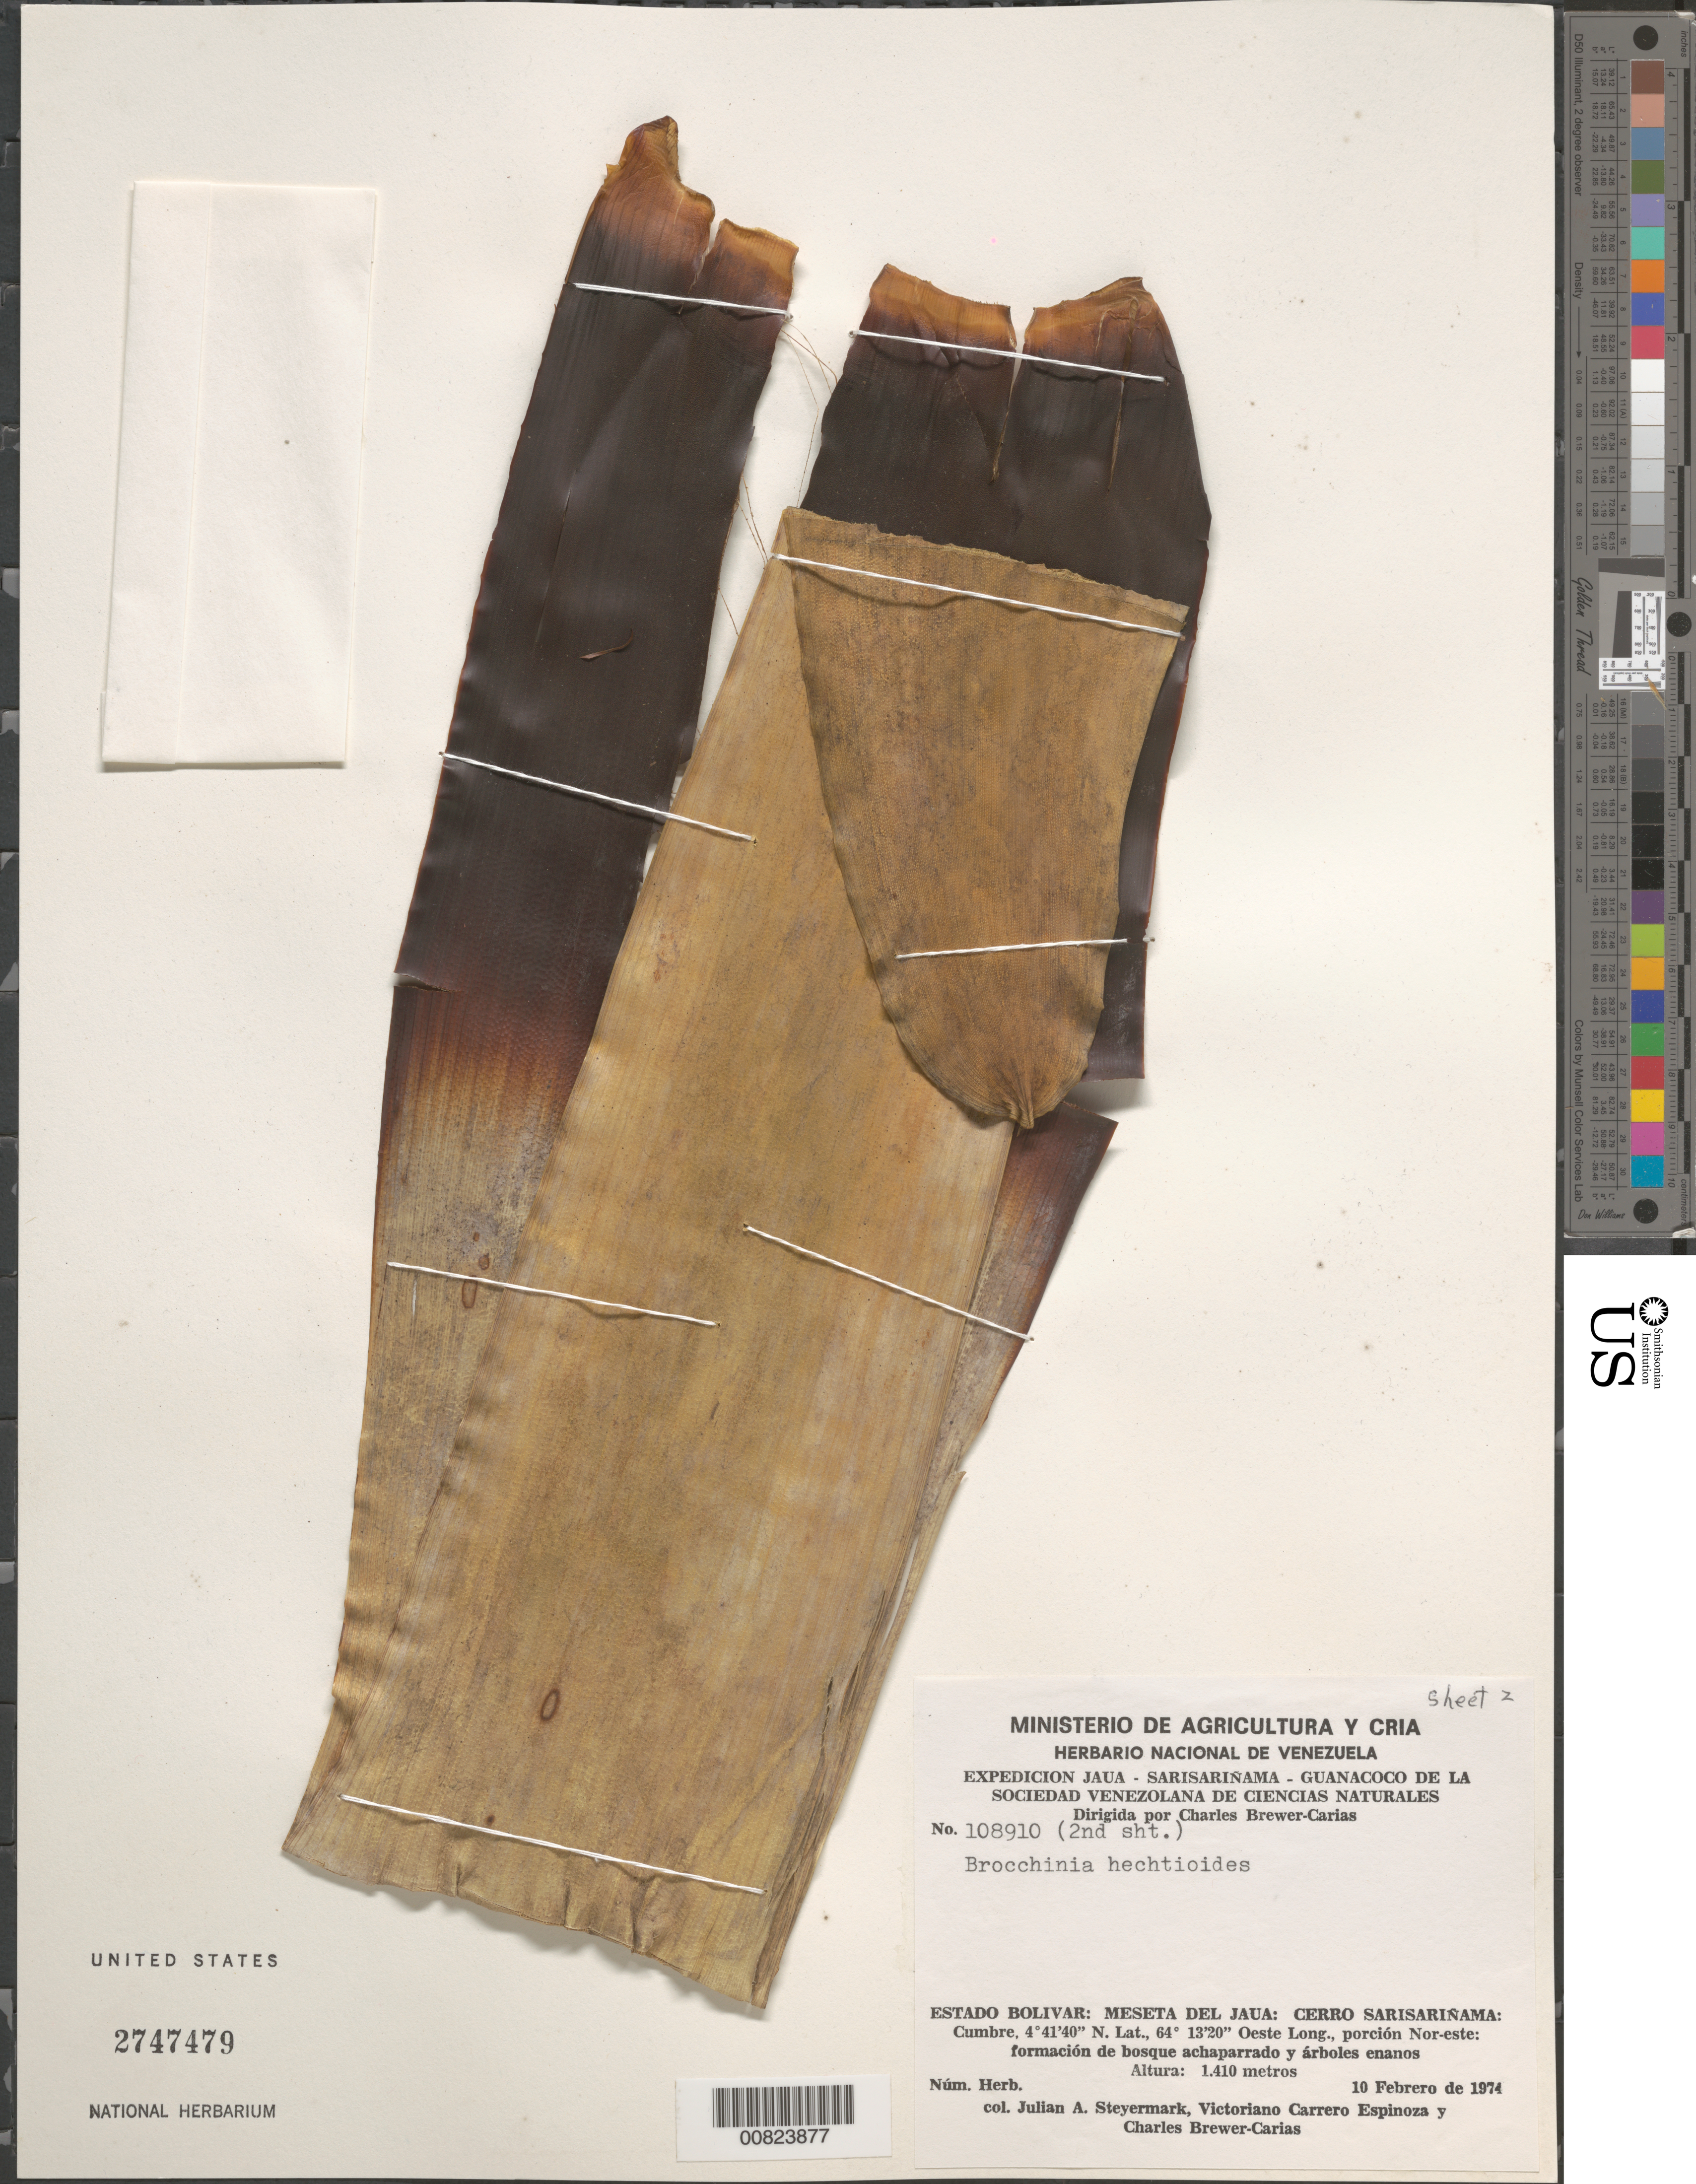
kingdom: Plantae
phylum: Tracheophyta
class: Liliopsida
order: Poales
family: Bromeliaceae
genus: Brocchinia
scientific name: Brocchinia hechtioides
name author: Mez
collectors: J. Steyermark, V. Espinoza & C. Brewer-Carias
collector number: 108910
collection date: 1974-02-10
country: Venezuela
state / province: Bolivar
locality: Meseta del Jaua: Cerro Sarisariñama: Cumbre, porción Nor-este.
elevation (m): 1410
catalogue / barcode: US 2747479